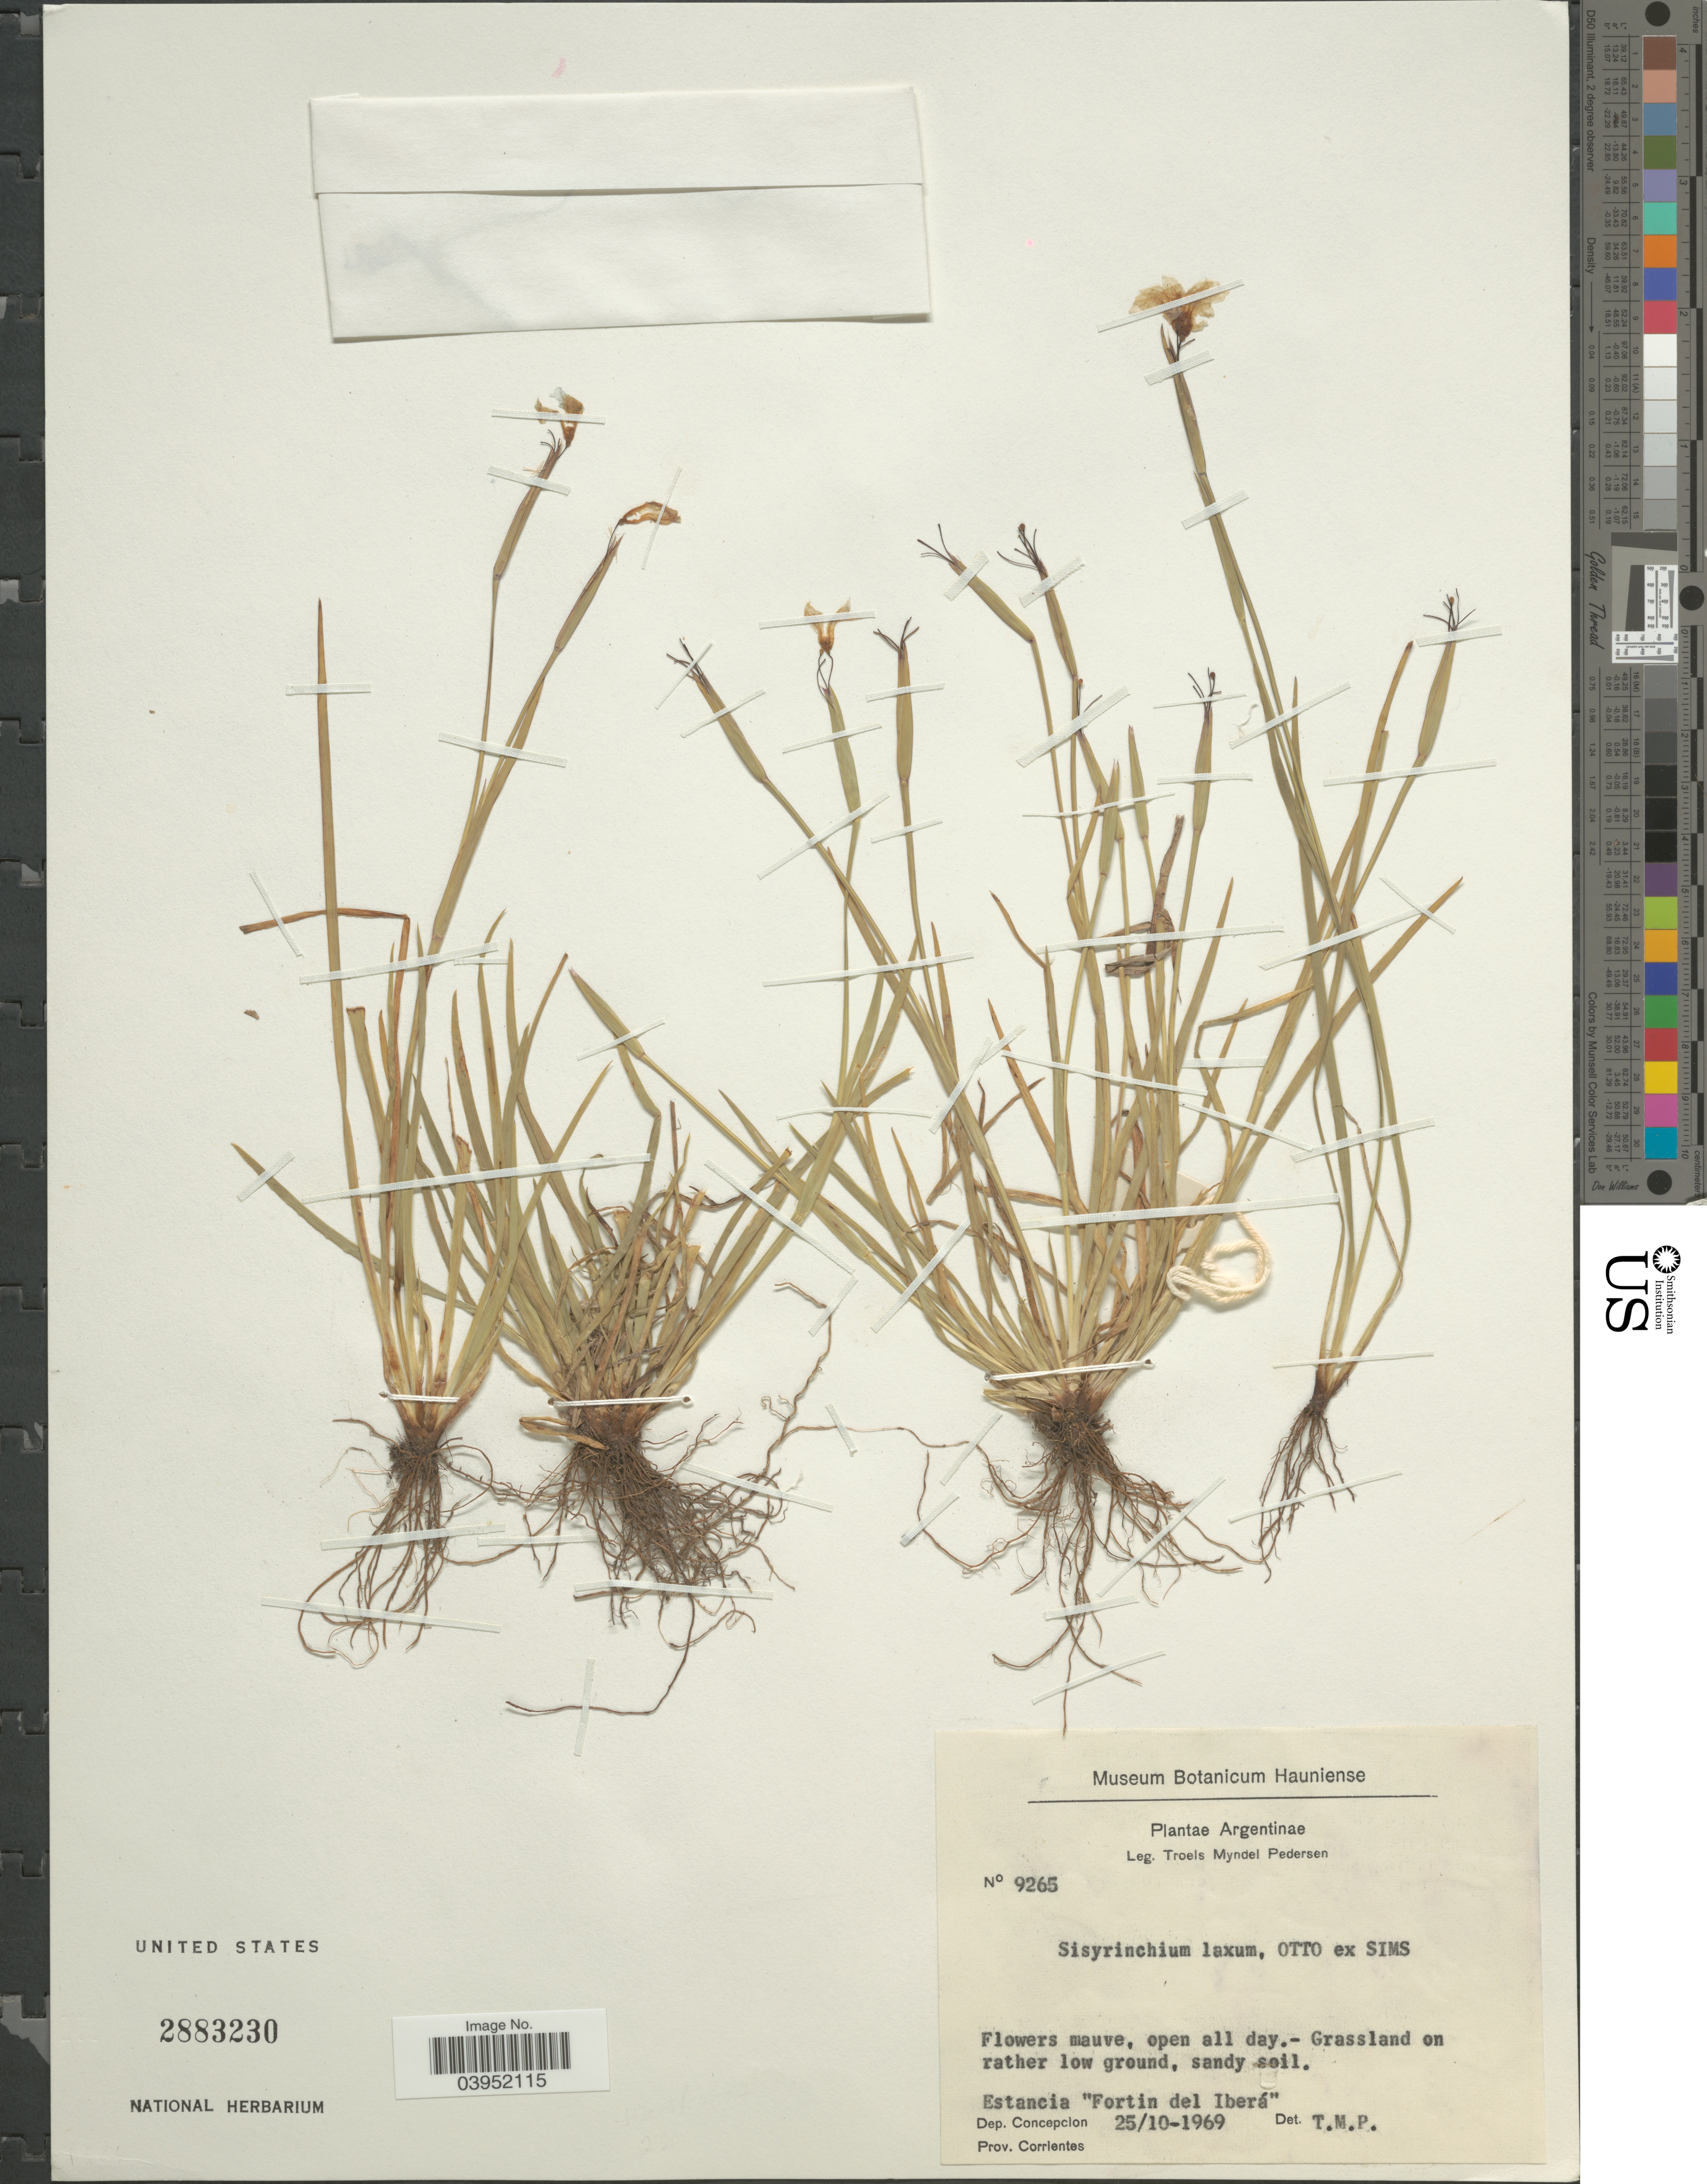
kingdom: Plantae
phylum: Tracheophyta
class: Liliopsida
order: Asparagales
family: Iridaceae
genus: Sisyrinchium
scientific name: Sisyrinchium laxum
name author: Otto ex Sims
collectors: T. Pederson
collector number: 9265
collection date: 1969-10-25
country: Argentina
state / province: Corrientes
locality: Estancia "Fortin del Iberá". Dep, Concepcion.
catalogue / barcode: US 2883230